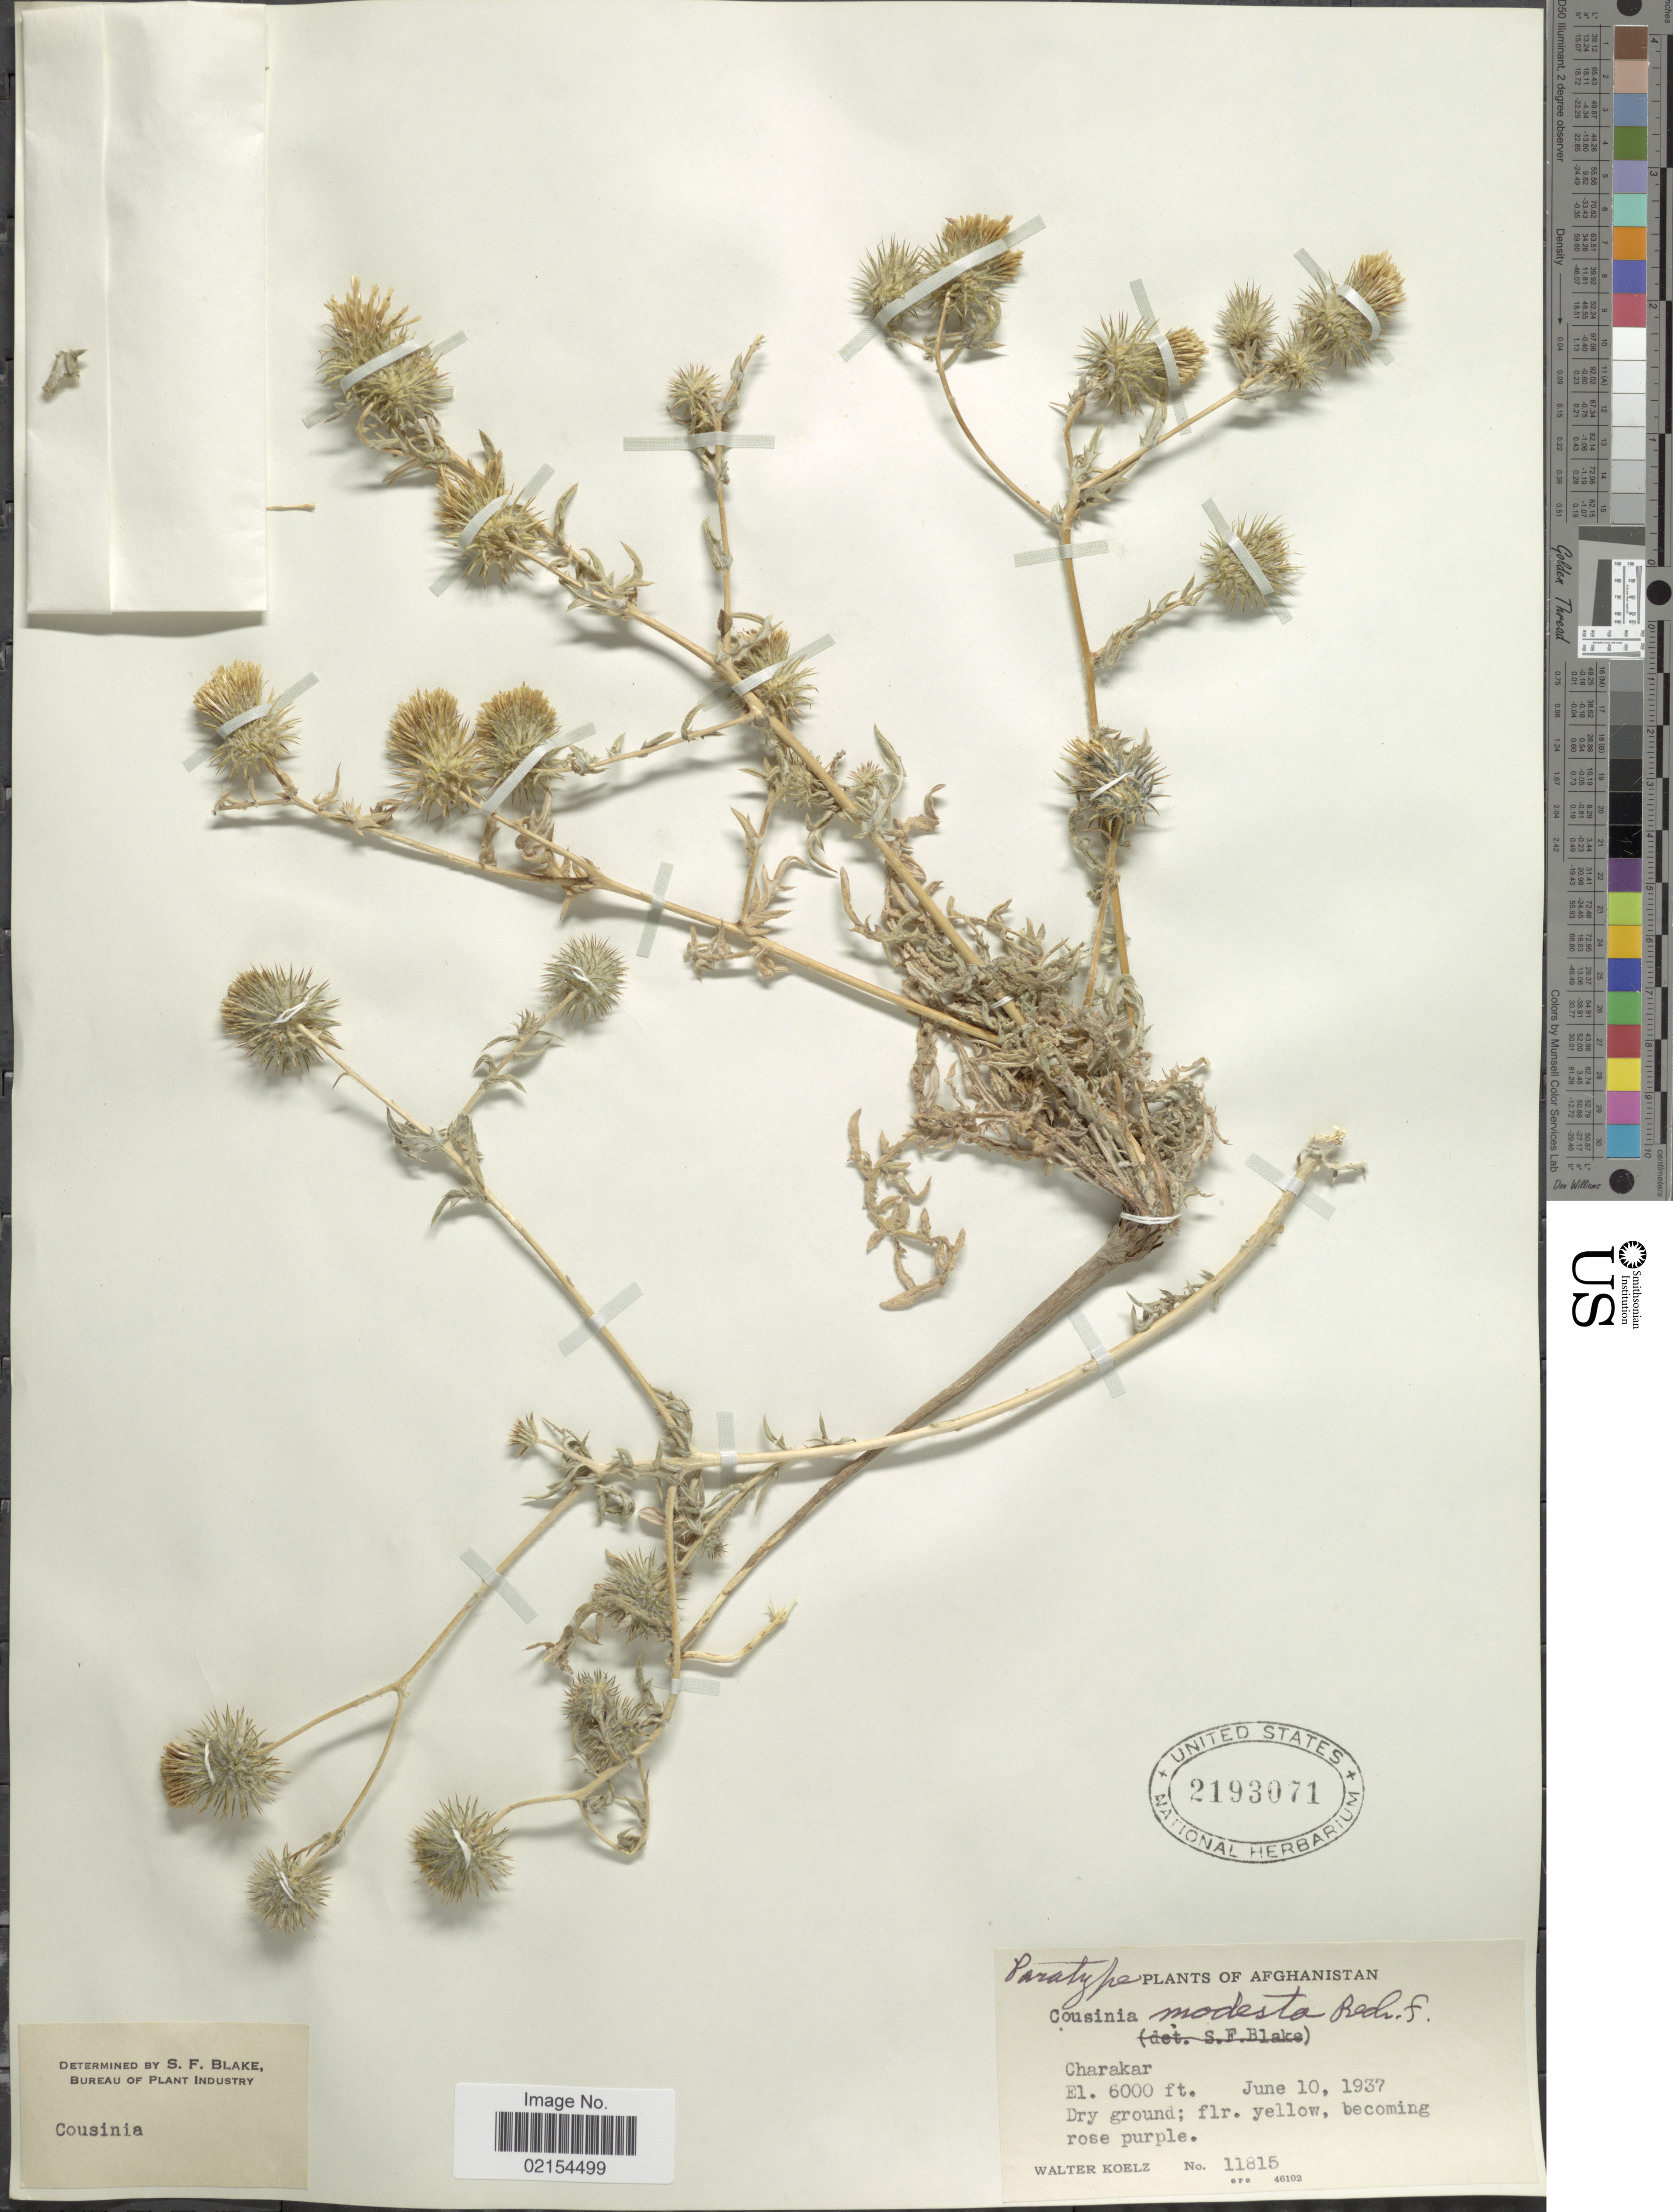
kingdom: Plantae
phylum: Tracheophyta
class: Magnoliopsida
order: Asterales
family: Asteraceae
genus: Cousinia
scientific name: Cousinia modesta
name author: Rech. f.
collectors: W. N. Koelz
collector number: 11815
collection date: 1937-06-10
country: Afghanistan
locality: Charakar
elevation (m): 1829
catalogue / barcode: US 2193071